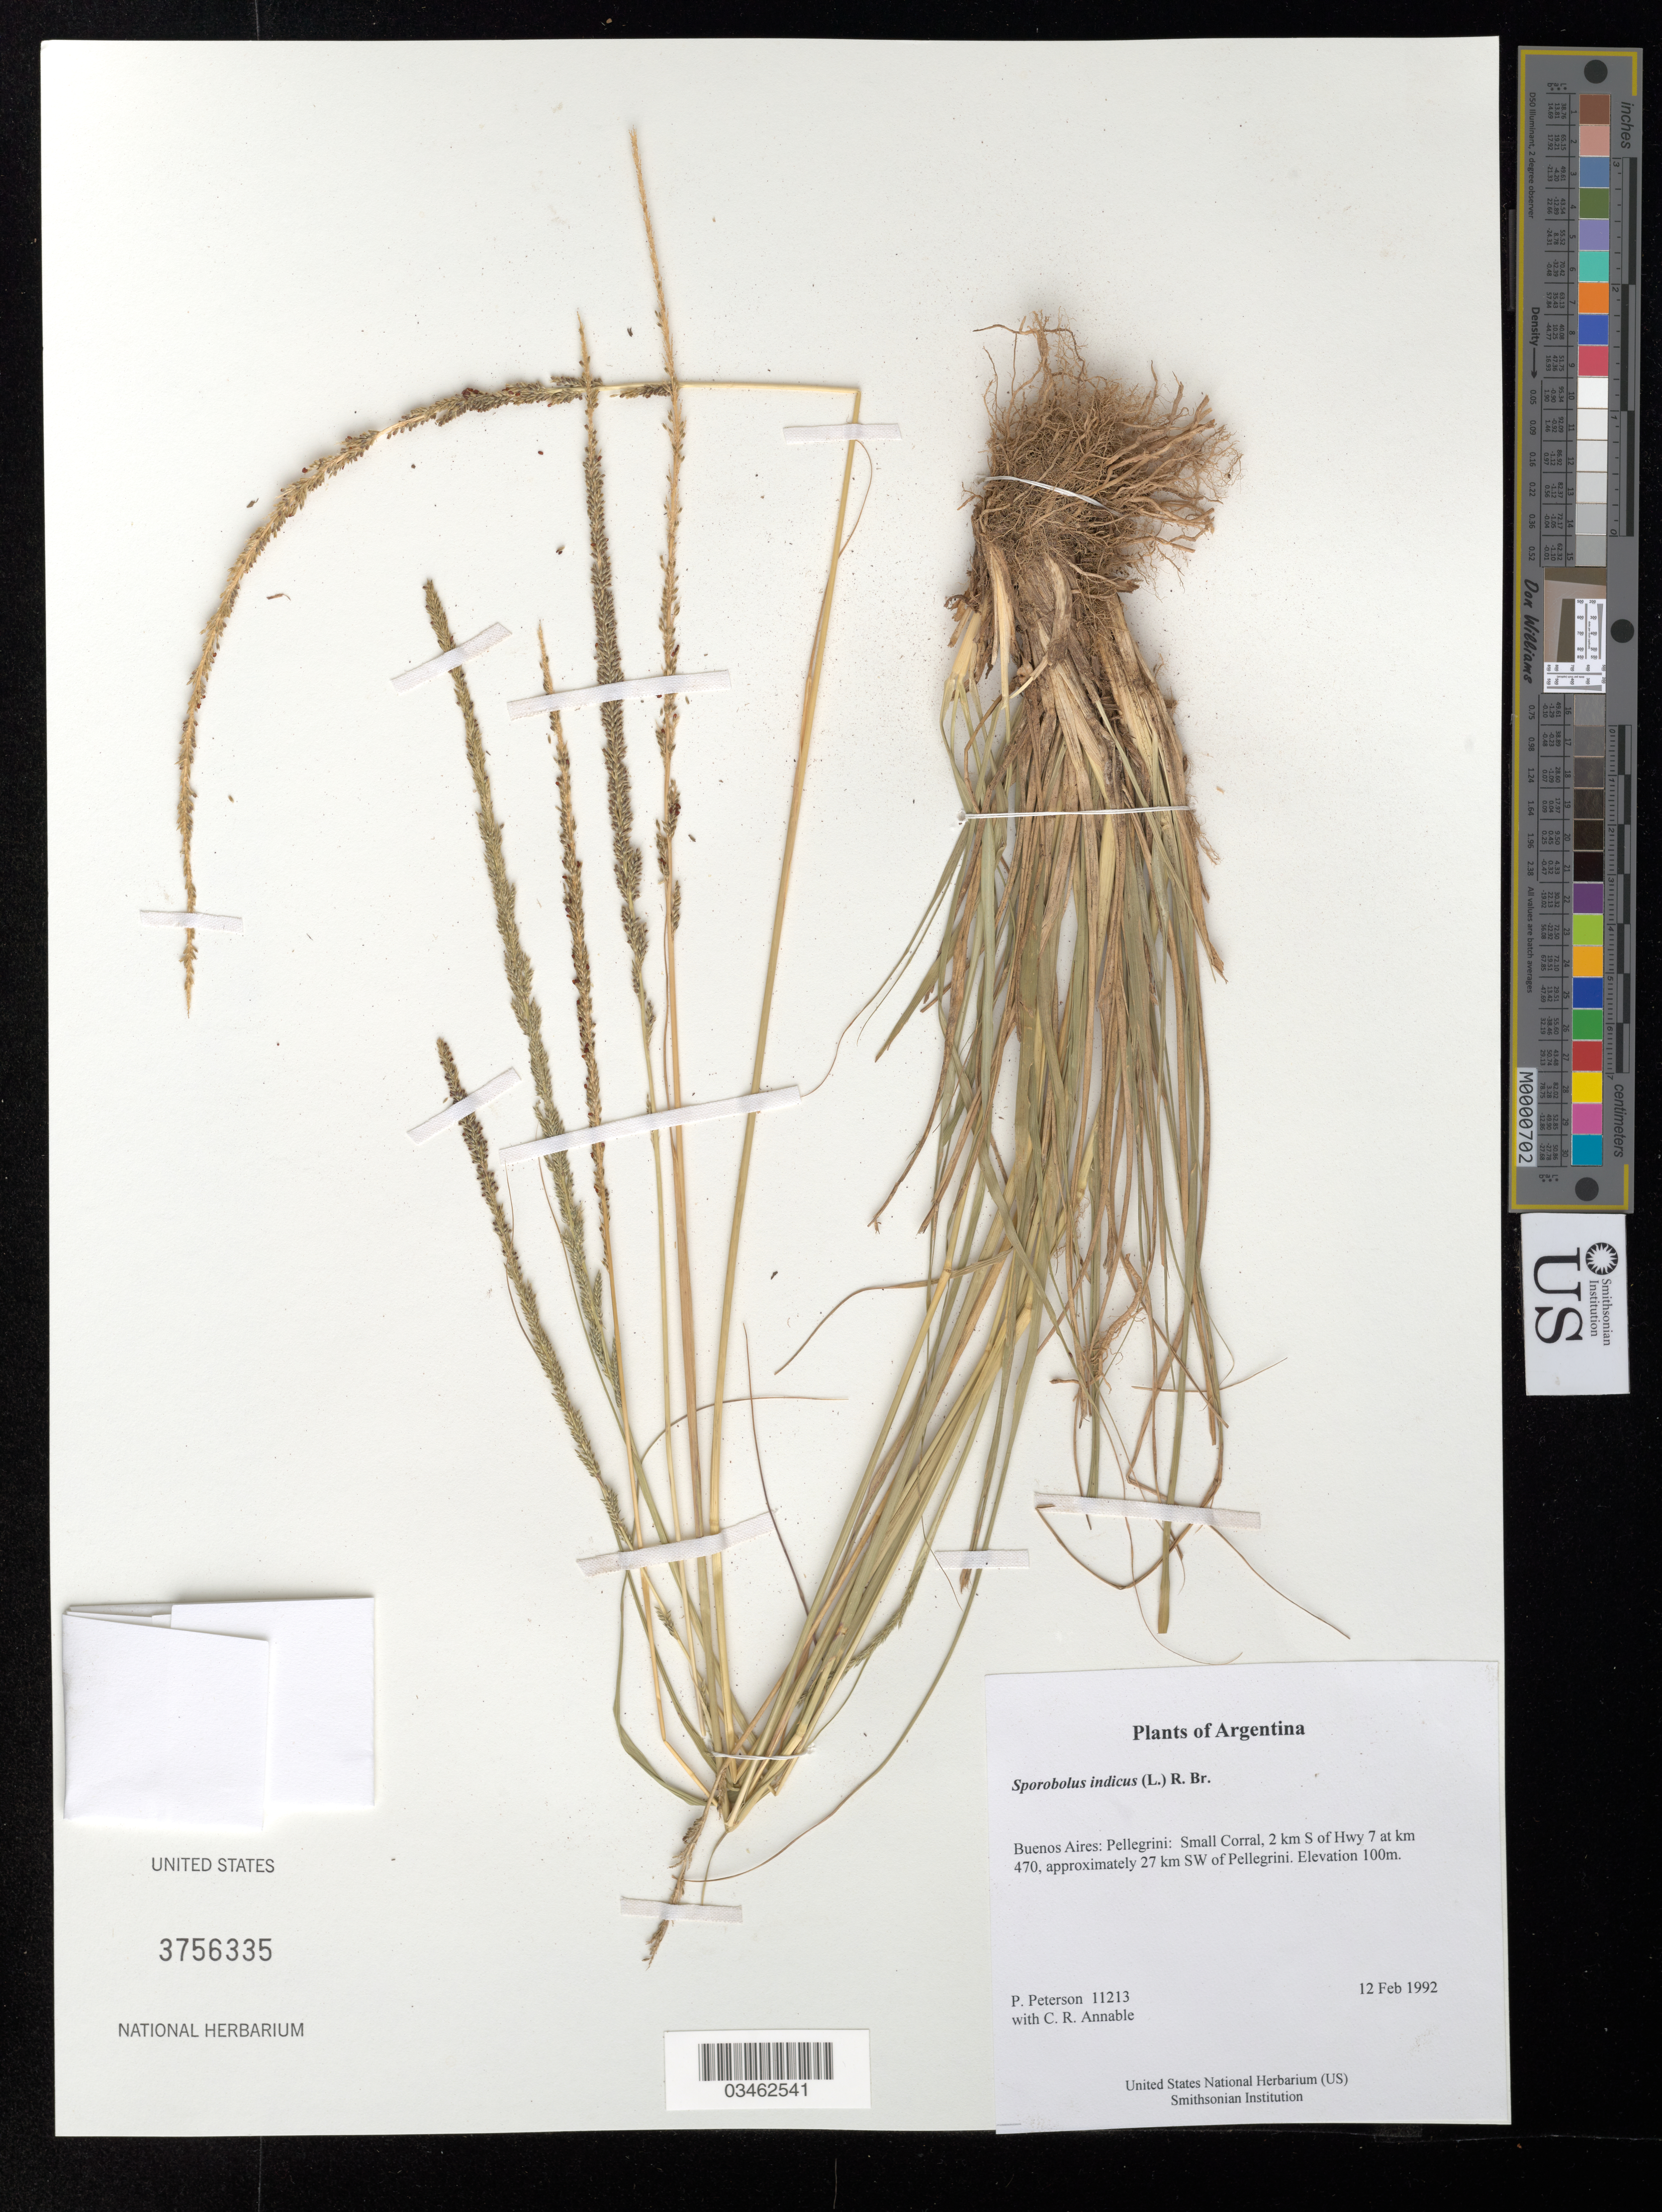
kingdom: Plantae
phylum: Tracheophyta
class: Liliopsida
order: Poales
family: Poaceae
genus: Sporobolus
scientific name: Sporobolus indicus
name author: (L.) R. Br.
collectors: P. M. Peterson & C. R. Annable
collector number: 11213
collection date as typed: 12 Feb 1992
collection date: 1992-02-12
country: Argentina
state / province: Buenos Aires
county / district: Pellegrini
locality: Small Corral, 2 km S of Hwy 7 at km 470, approximately 27 km SW of Pellegrini.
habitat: Elevation 100m.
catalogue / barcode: US 3756335